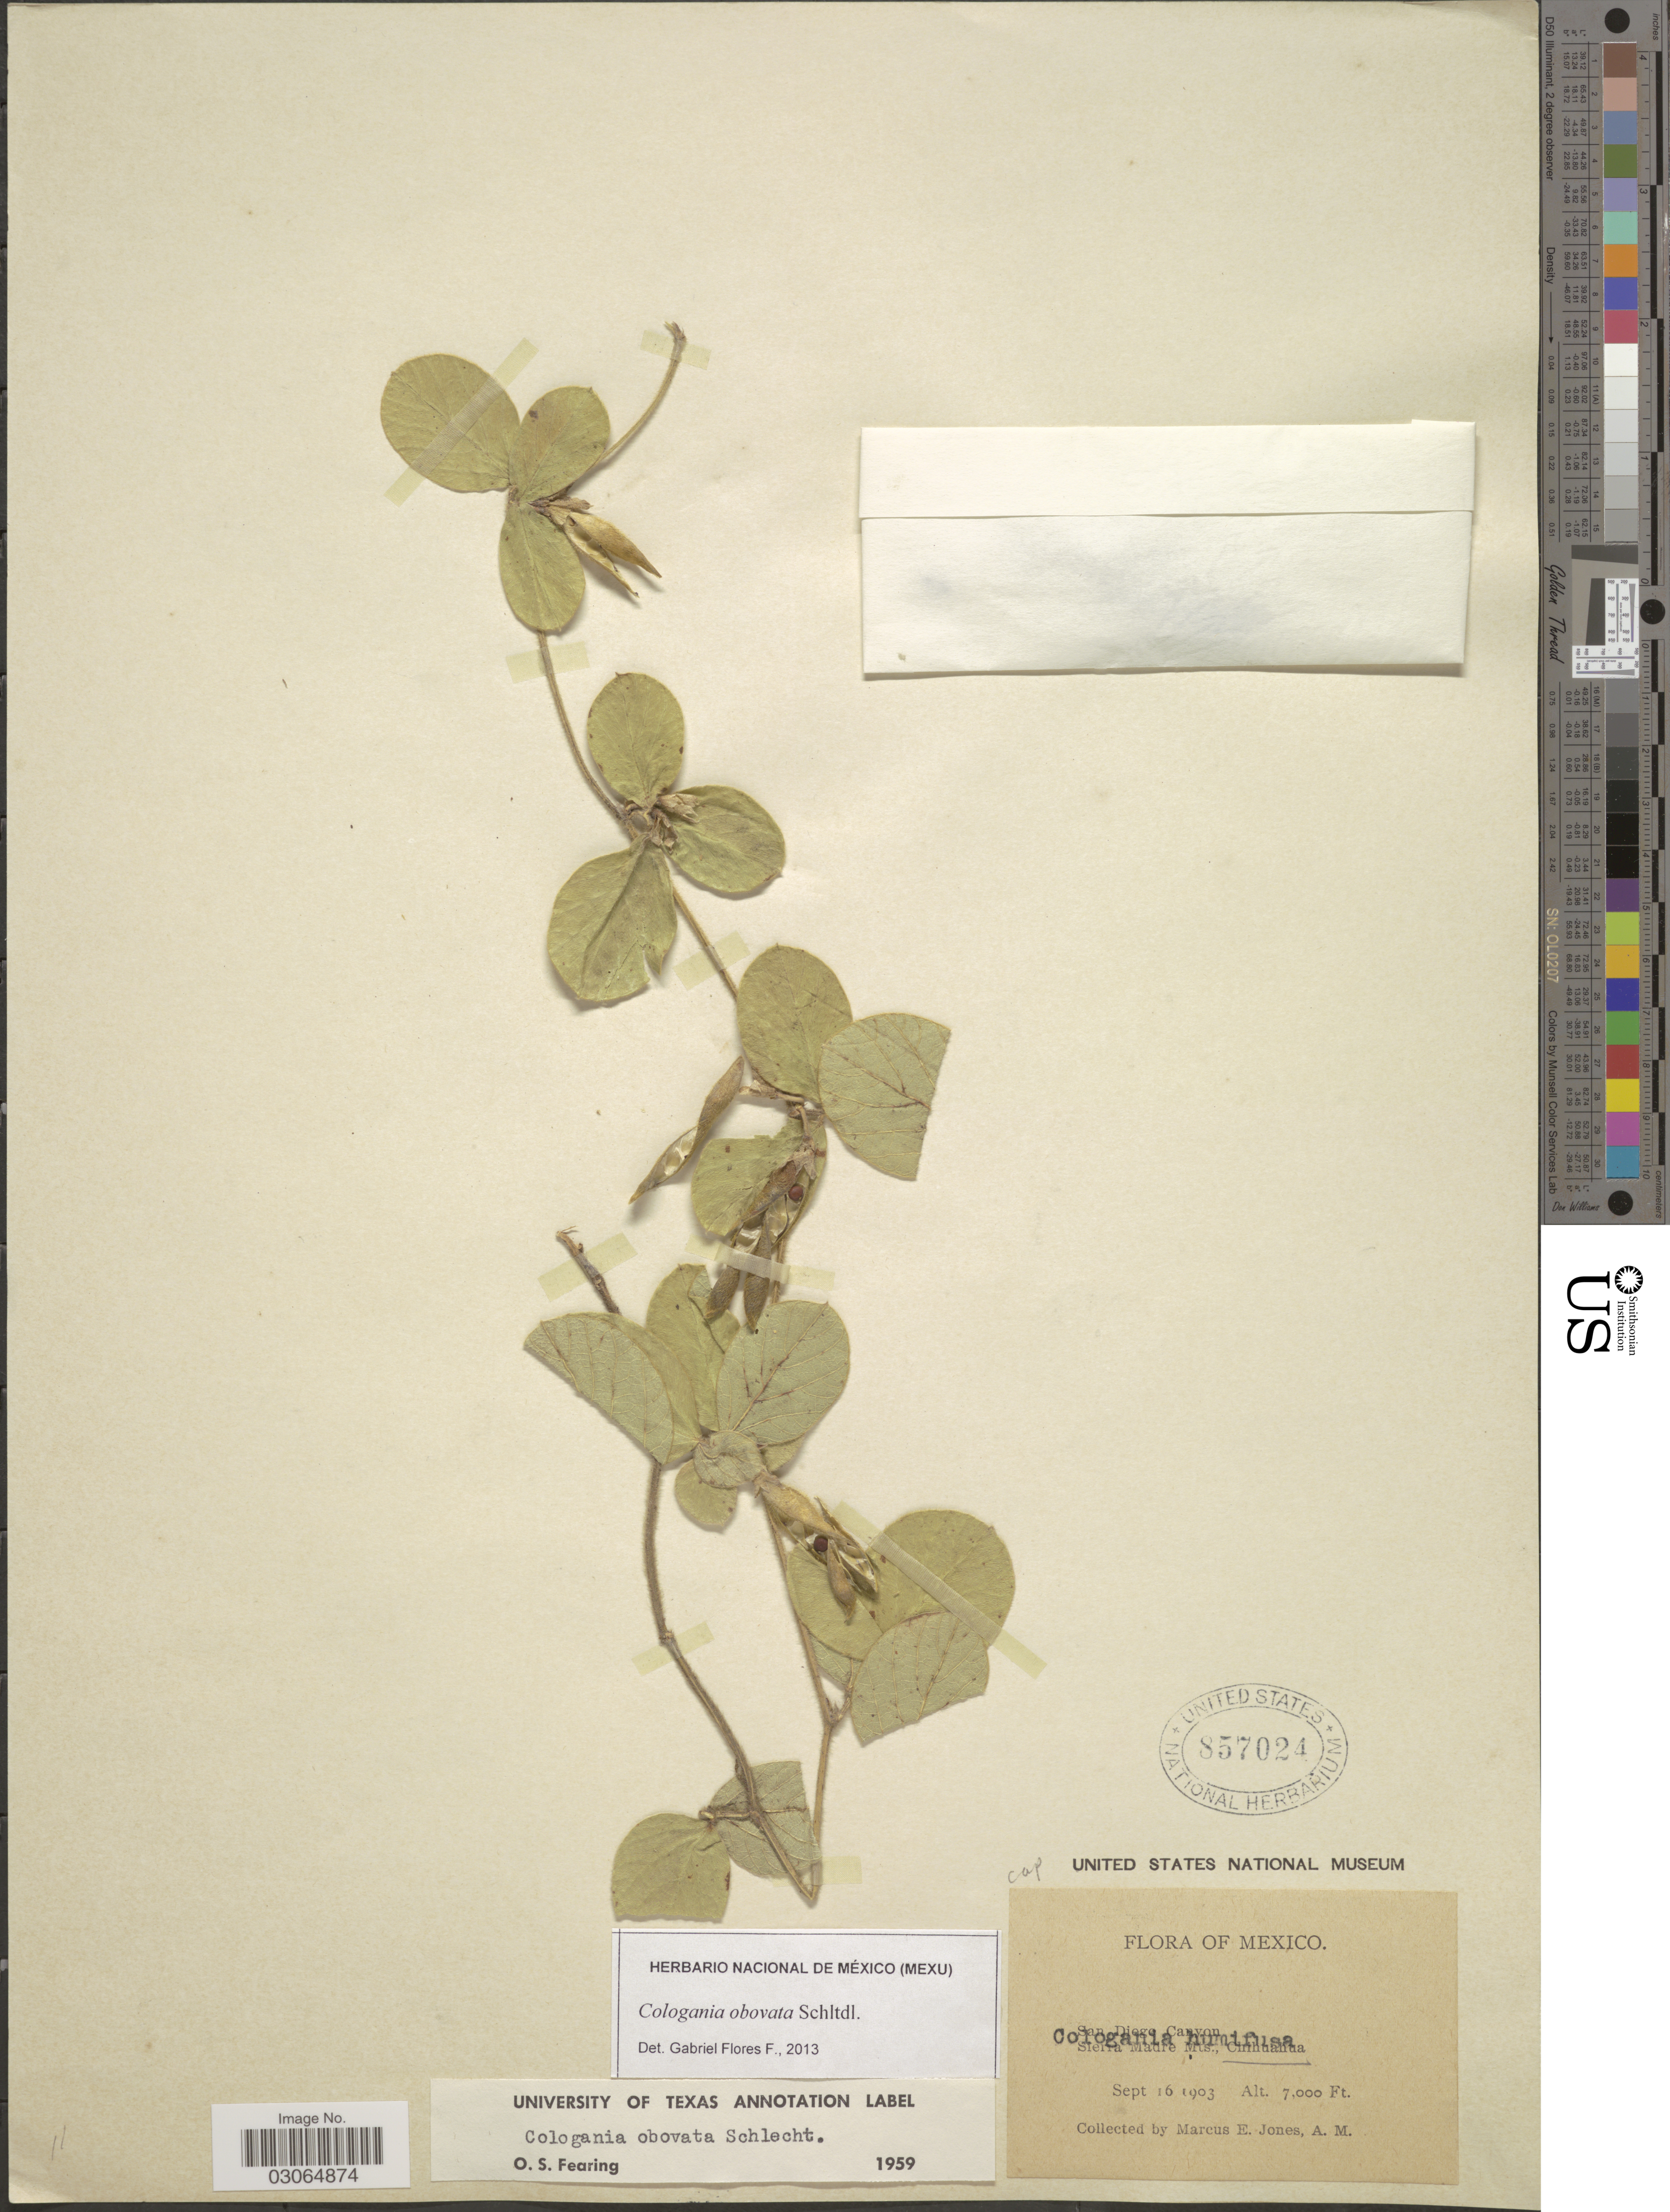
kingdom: Plantae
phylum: Tracheophyta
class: Magnoliopsida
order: Fabales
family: Fabaceae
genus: Cologania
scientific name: Cologania obovata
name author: Schltdl.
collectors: M. E. Jones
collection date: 1903-09-16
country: Mexico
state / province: Chihuahua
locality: San Diego Canyon. Sierra Madre Mts.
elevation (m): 2134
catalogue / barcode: US 857024